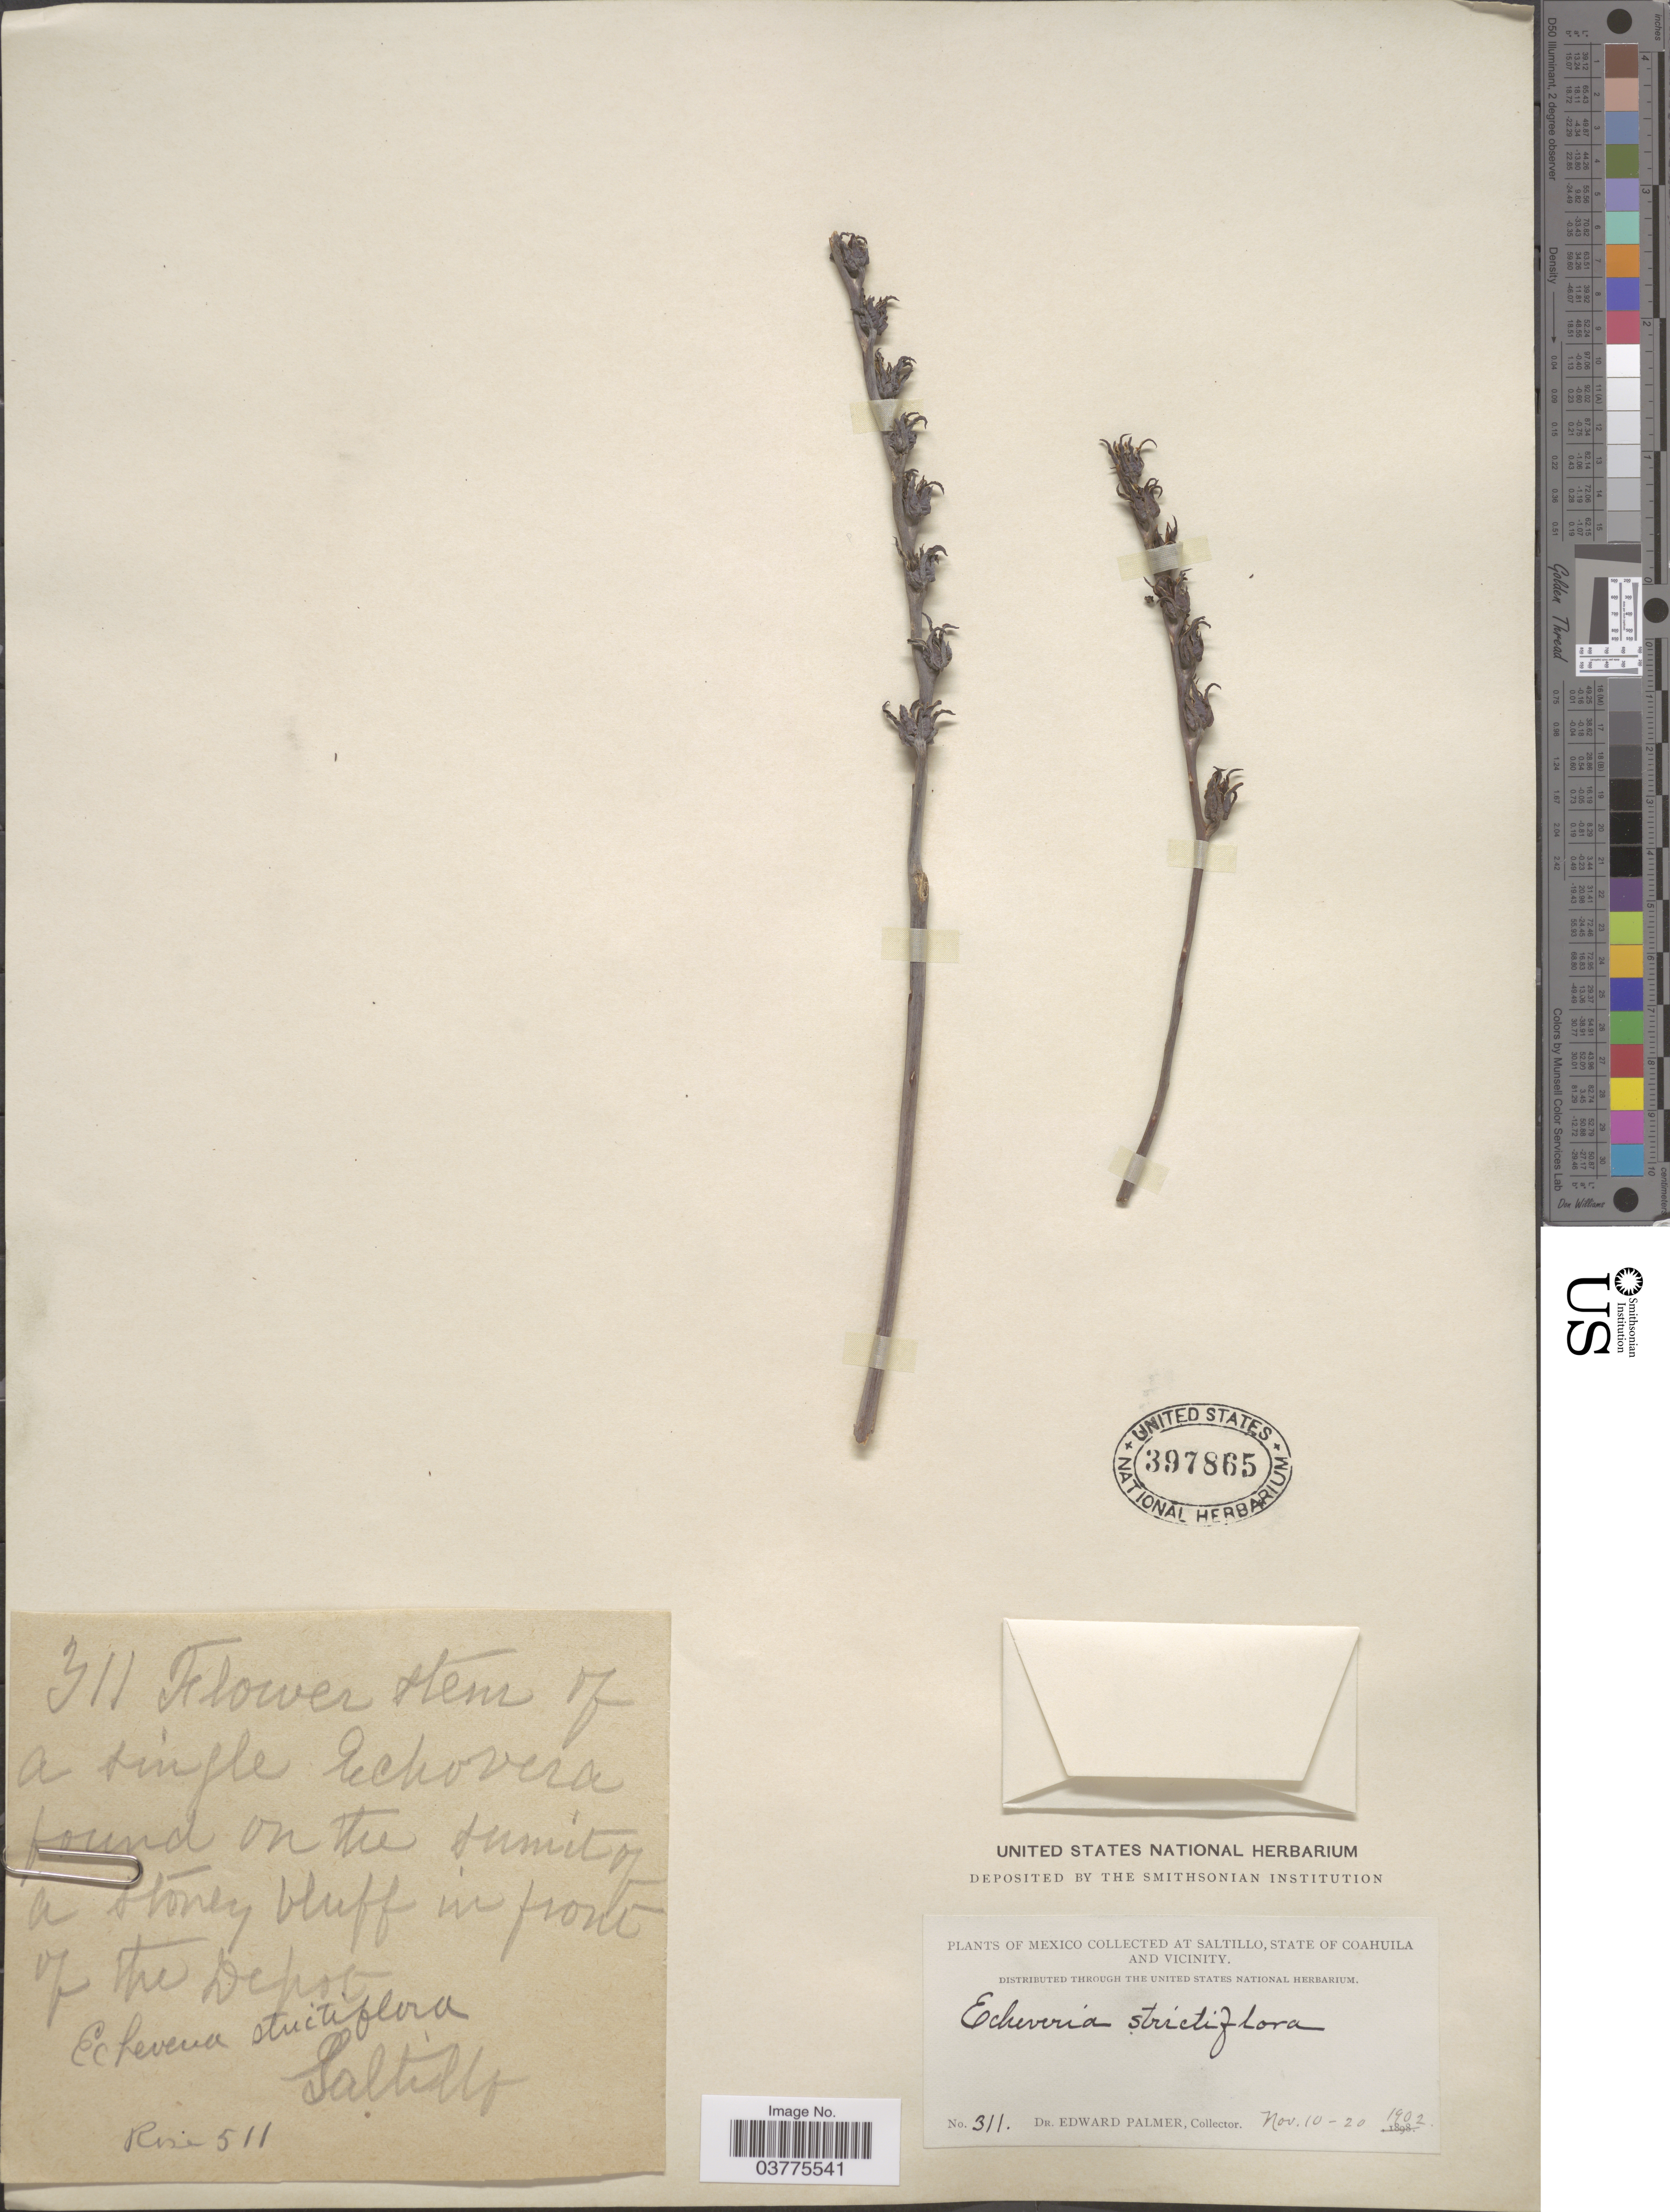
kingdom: Plantae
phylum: Tracheophyta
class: Magnoliopsida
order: Saxifragales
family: Crassulaceae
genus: Echeveria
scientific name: Echeveria strictiflora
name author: A. Gray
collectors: E. Palmer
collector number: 311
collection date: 1902-11-10/1902-11-20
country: Mexico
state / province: Coahuila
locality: On the summit of a stony bluff in front of the Depot. At Saltillo, state of Cohuila and Vicinity.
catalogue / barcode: US 397865